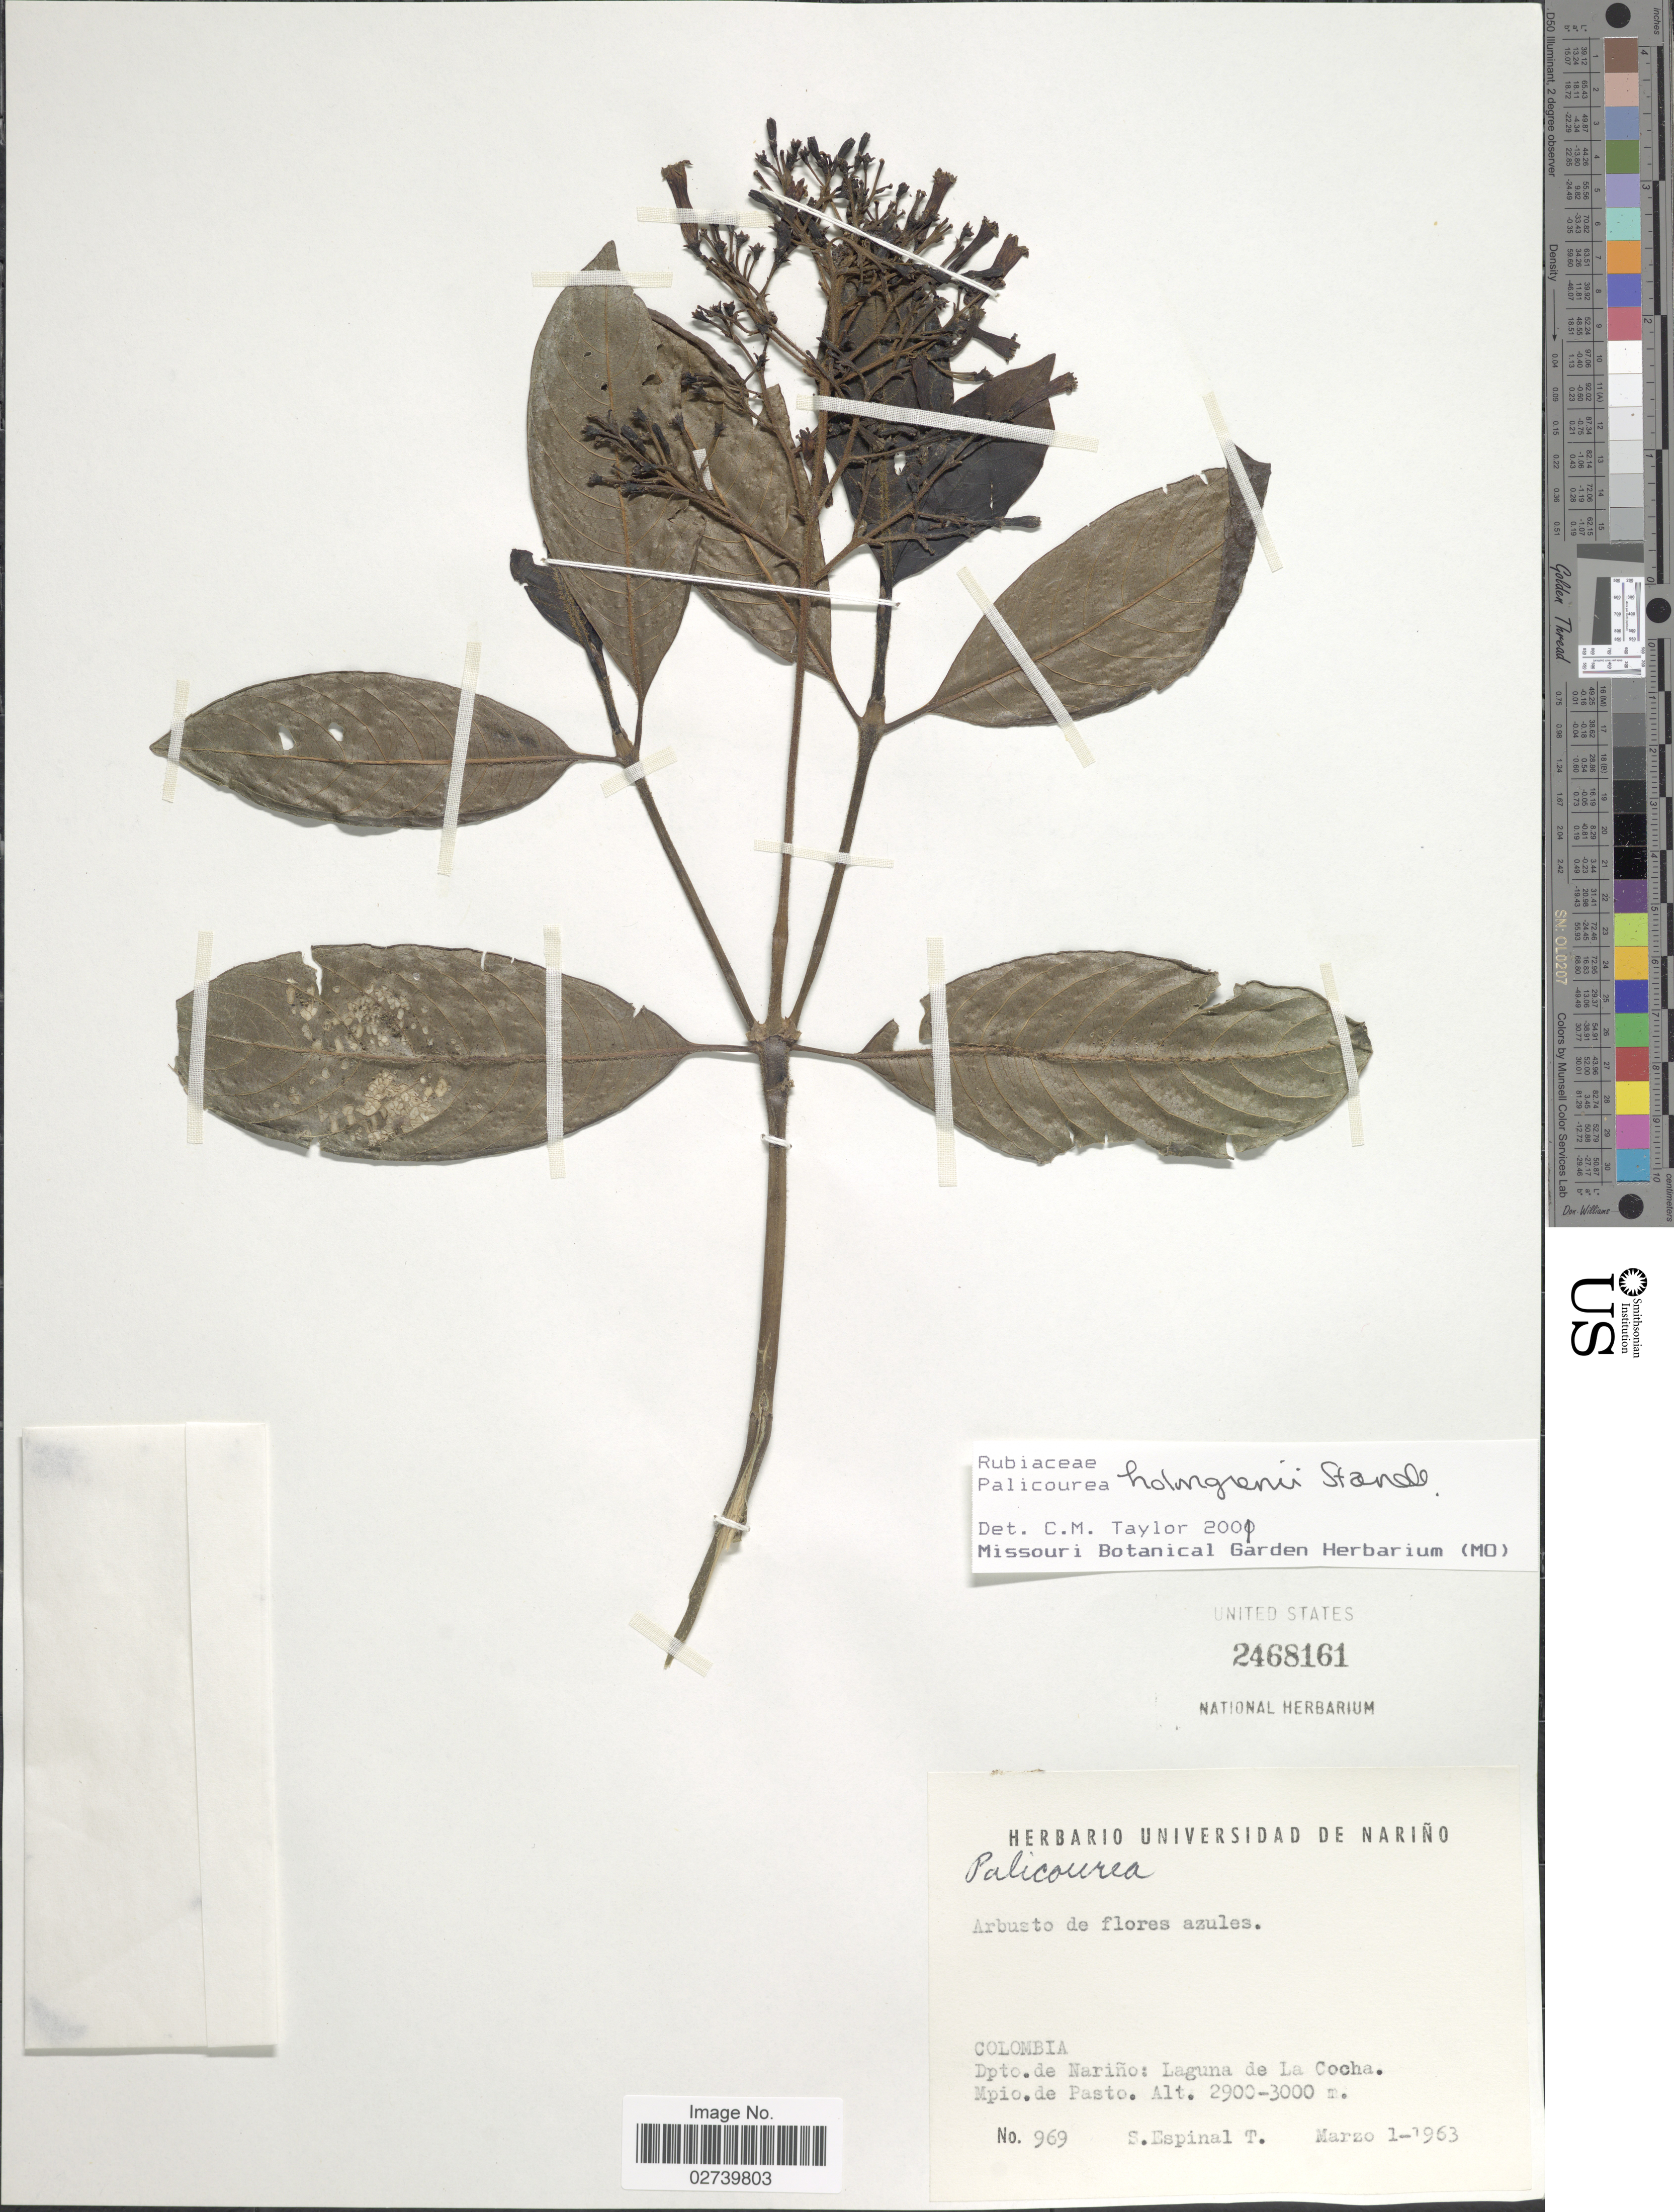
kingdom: Plantae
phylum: Tracheophyta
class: Magnoliopsida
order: Gentianales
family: Rubiaceae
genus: Palicourea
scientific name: Palicourea holmgrenii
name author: Standl.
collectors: S. Espinal T.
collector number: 969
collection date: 1963-03-01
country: Colombia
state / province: Nariño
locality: Laguna de La Cocha. Mpio. de Pasto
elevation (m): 2900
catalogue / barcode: US 2468161